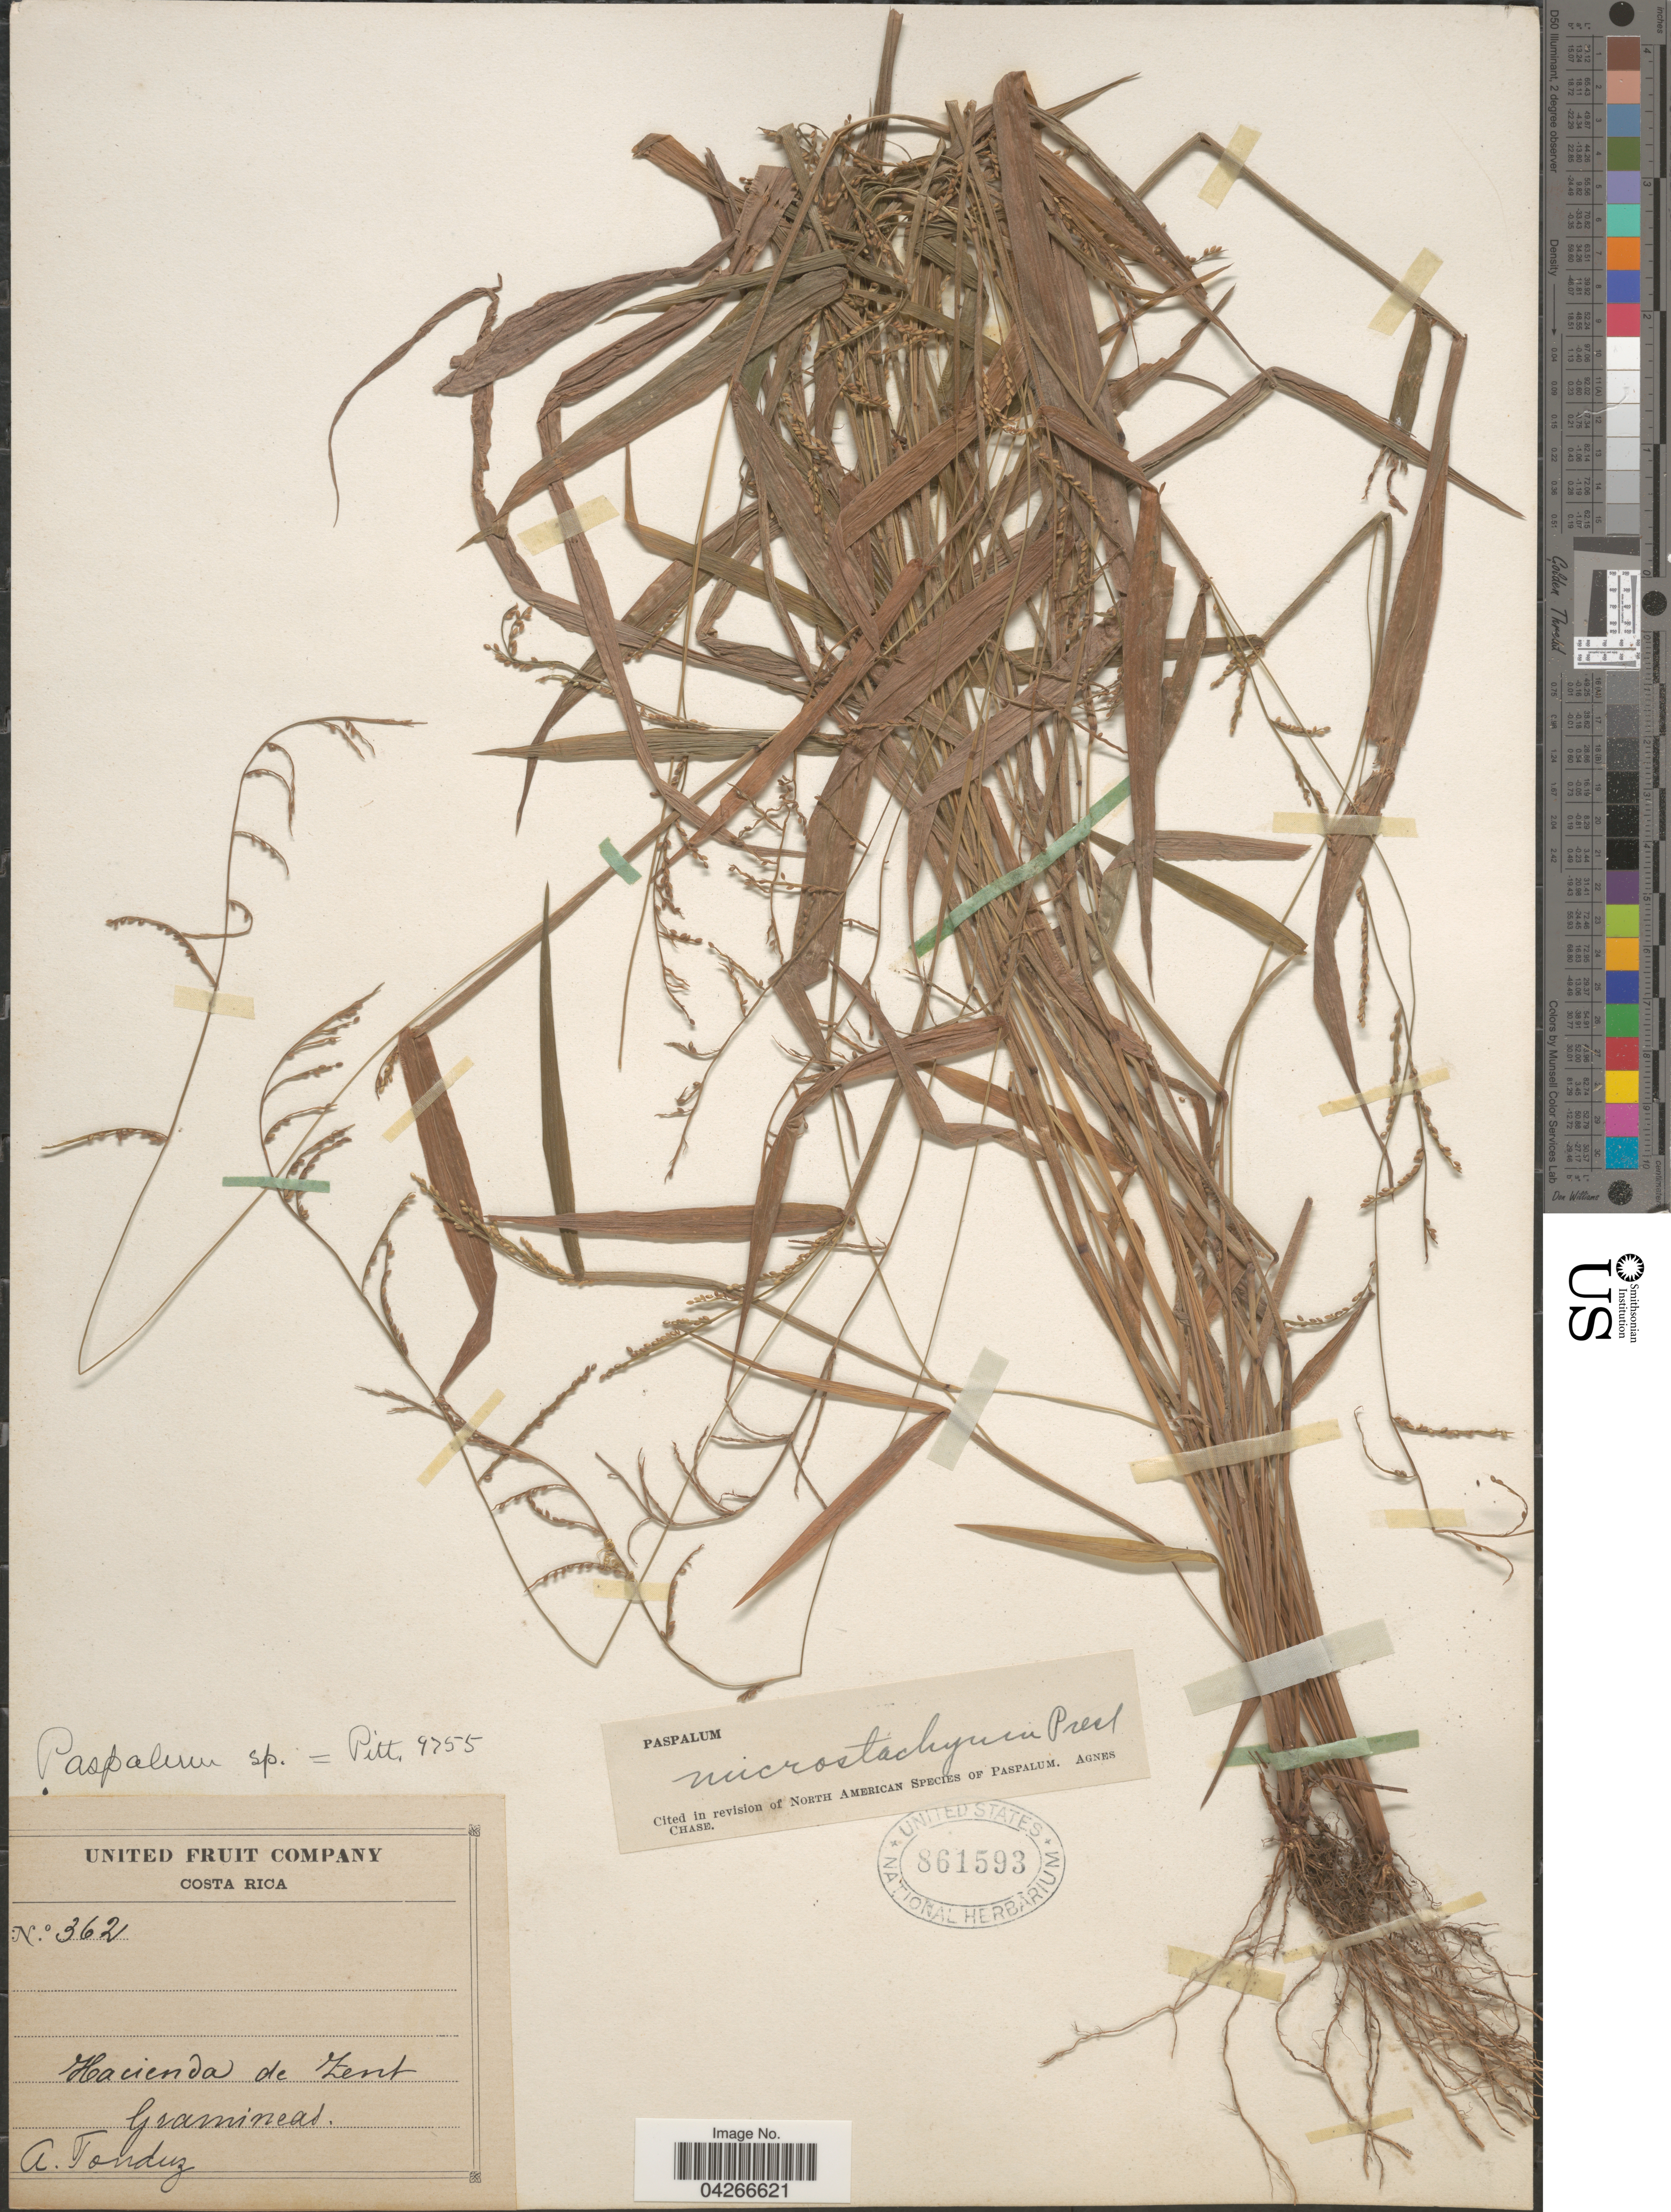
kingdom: Plantae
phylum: Tracheophyta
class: Liliopsida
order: Poales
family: Poaceae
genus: Paspalum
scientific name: Paspalum microstachyum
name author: J. Presl in C. Presl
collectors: A. Tonduz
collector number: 362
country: Costa Rica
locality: Hacienda de Zent.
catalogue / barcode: US 861593